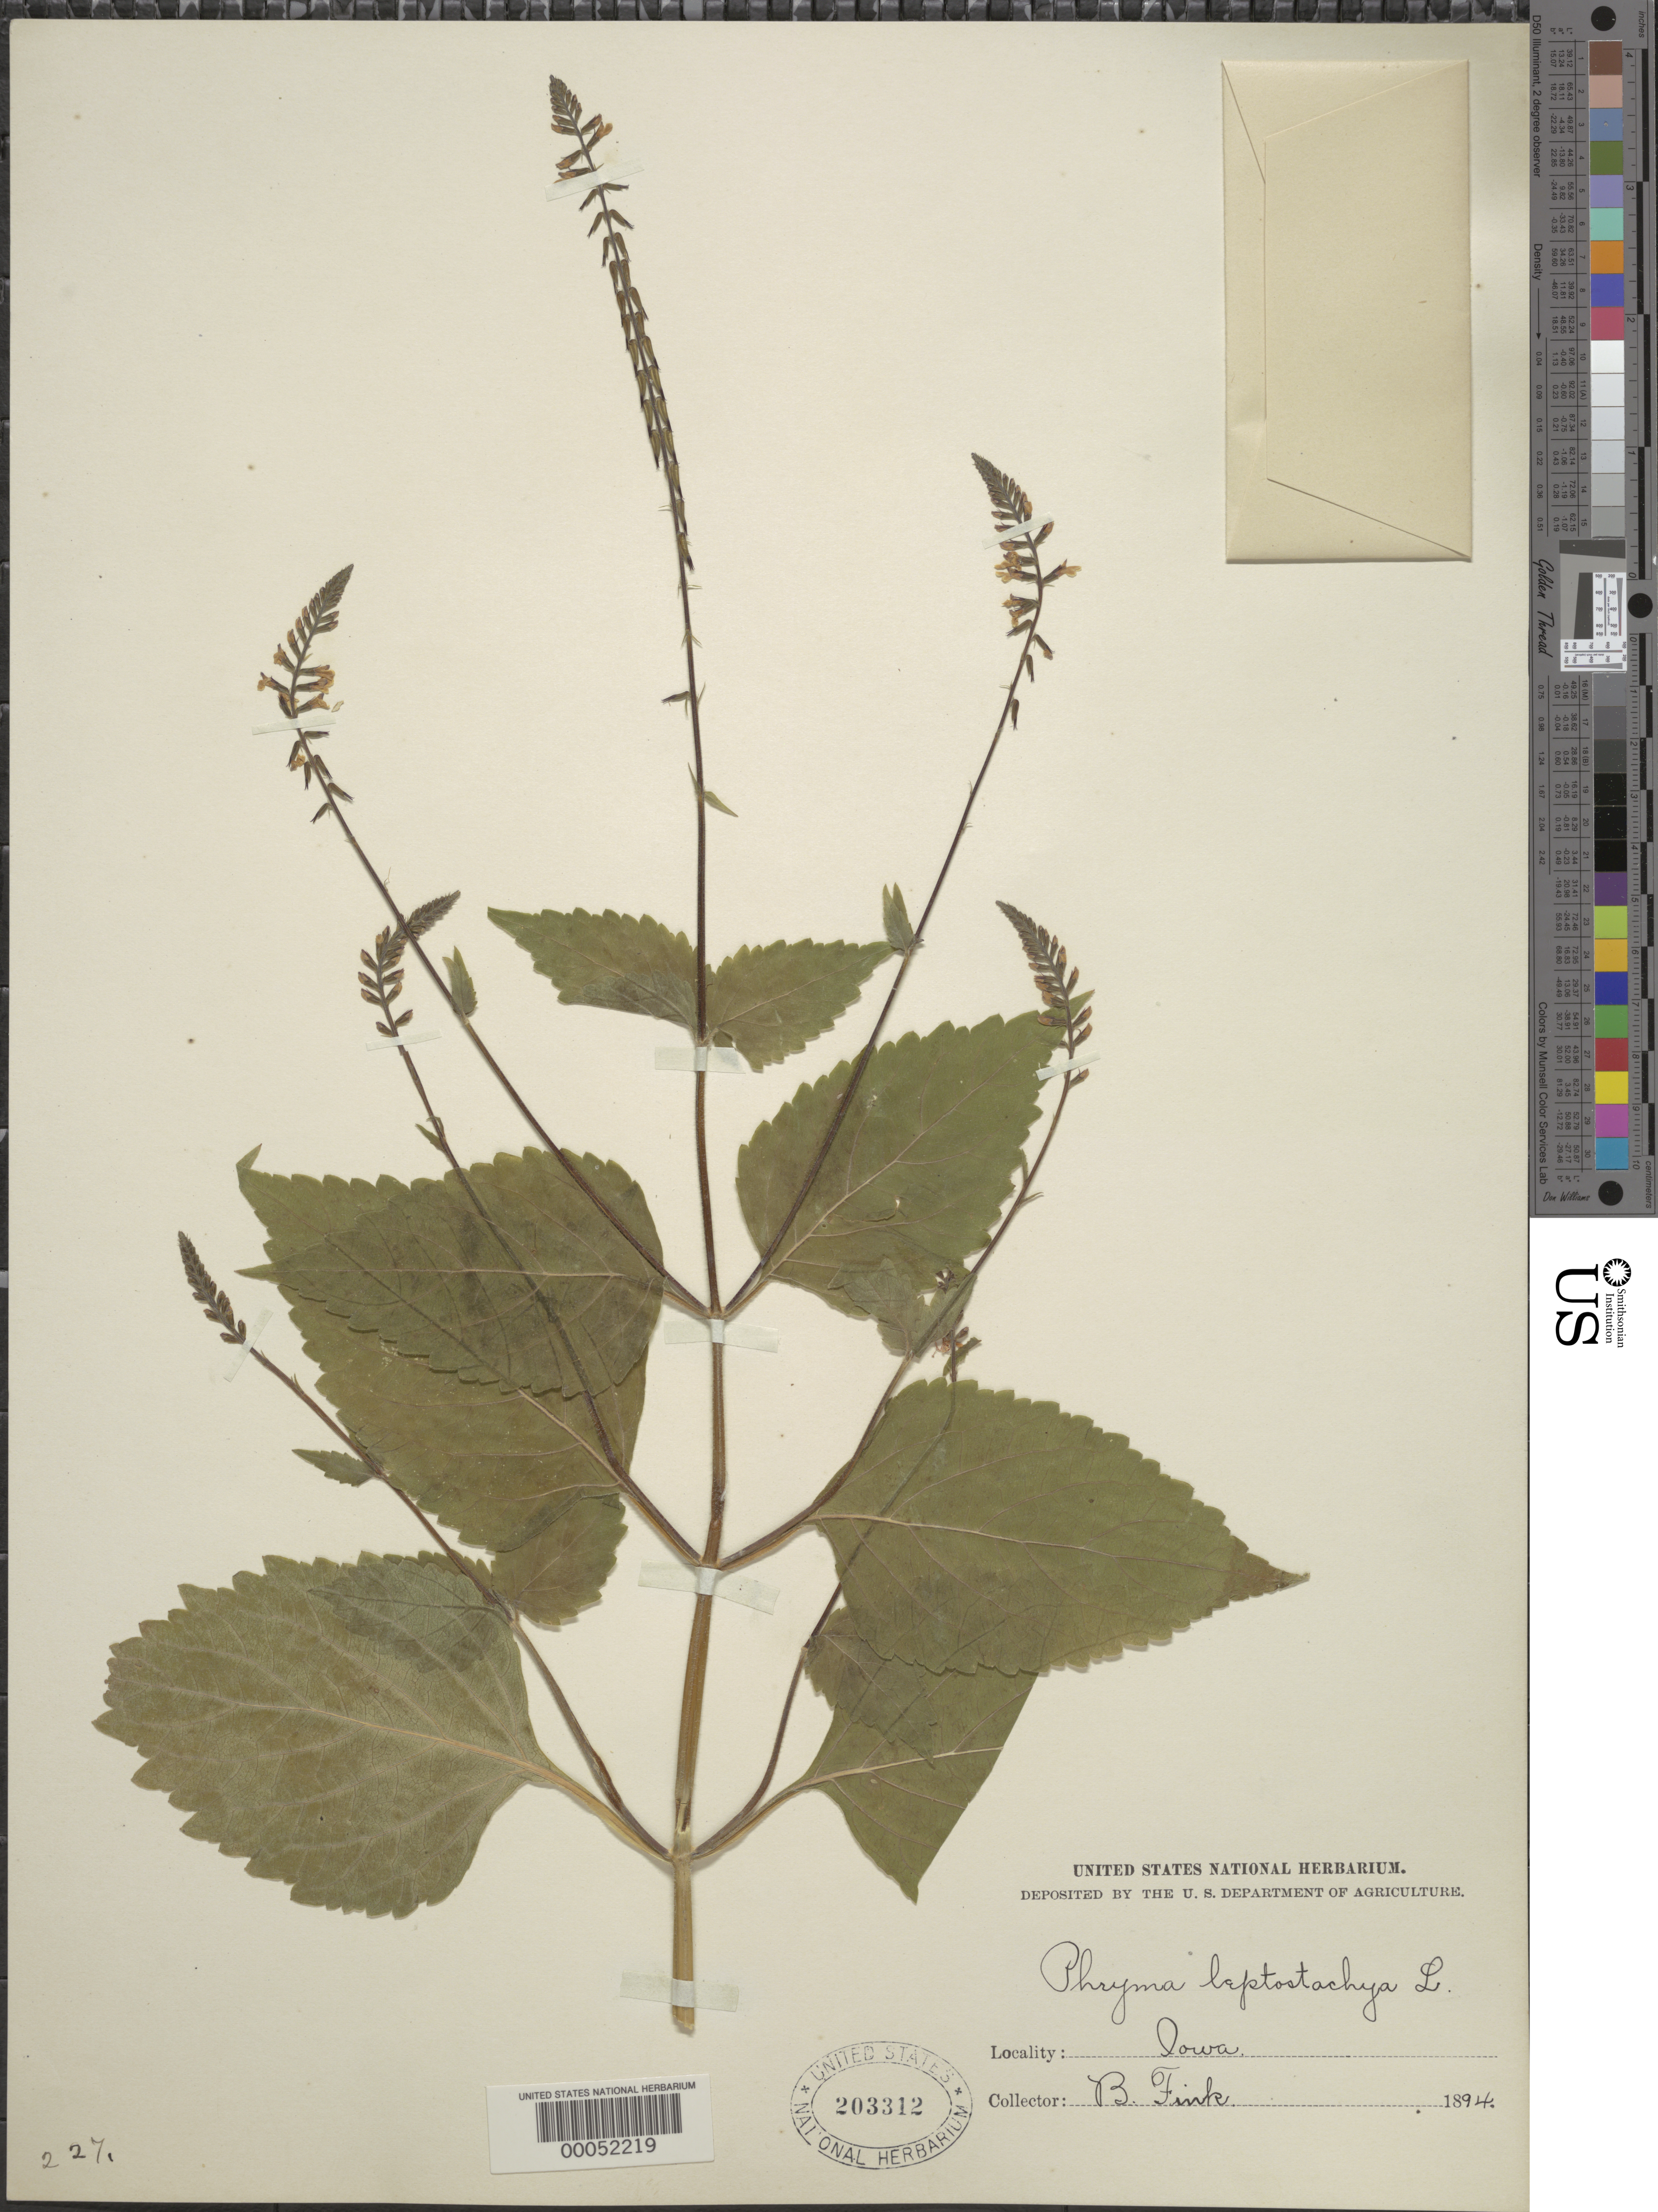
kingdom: Plantae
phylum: Tracheophyta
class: Magnoliopsida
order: Lamiales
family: Phrymaceae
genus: Phryma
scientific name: Phryma leptostachya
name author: L.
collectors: B. Fink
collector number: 227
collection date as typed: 1894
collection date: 1894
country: United States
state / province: Iowa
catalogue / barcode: US 203312